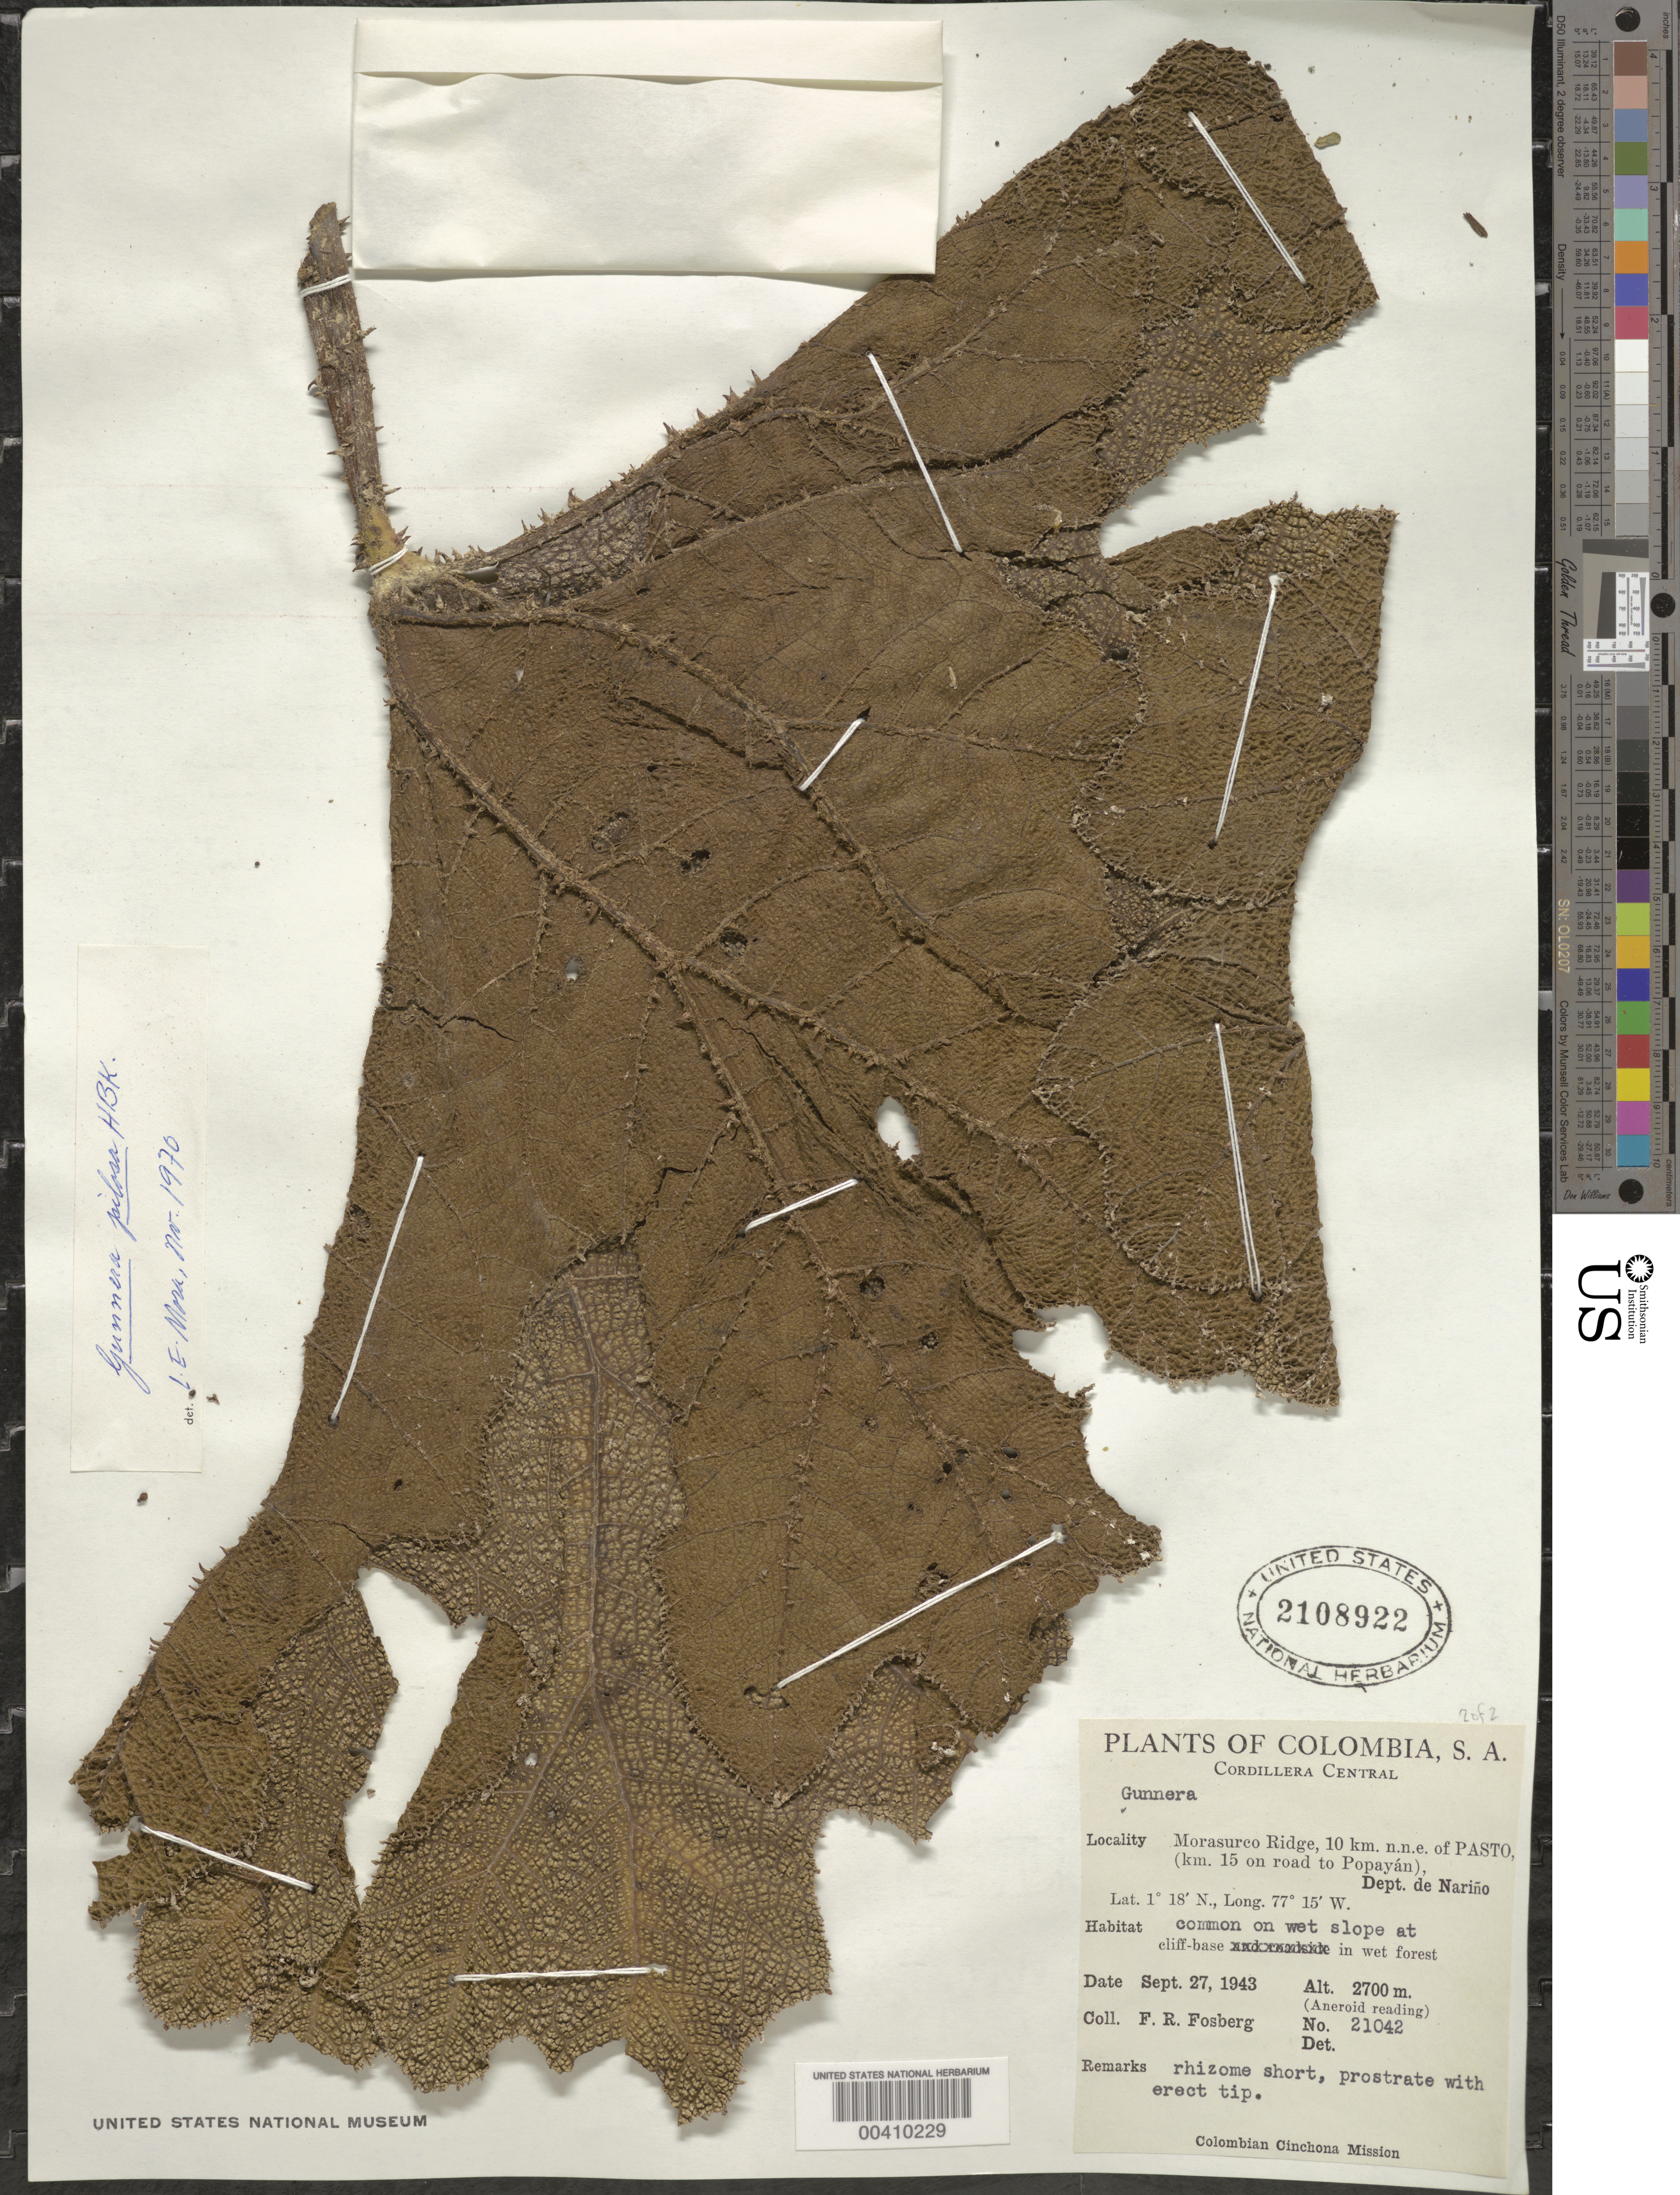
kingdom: Plantae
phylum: Tracheophyta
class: Magnoliopsida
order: Gunnerales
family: Gunneraceae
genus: Gunnera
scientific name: Gunnera pilosa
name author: Kunth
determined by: Mora-Osejo, L. E.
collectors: F. R. Fosberg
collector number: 21042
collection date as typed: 27 Sep 1943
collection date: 1943-09-27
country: Colombia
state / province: Nariño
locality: Morasurco Ridge, 10 km NNE of Pasto (km 15 on the road to Popayán)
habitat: wet slope at cliff-base in wet forest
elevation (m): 2700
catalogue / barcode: US 2108922